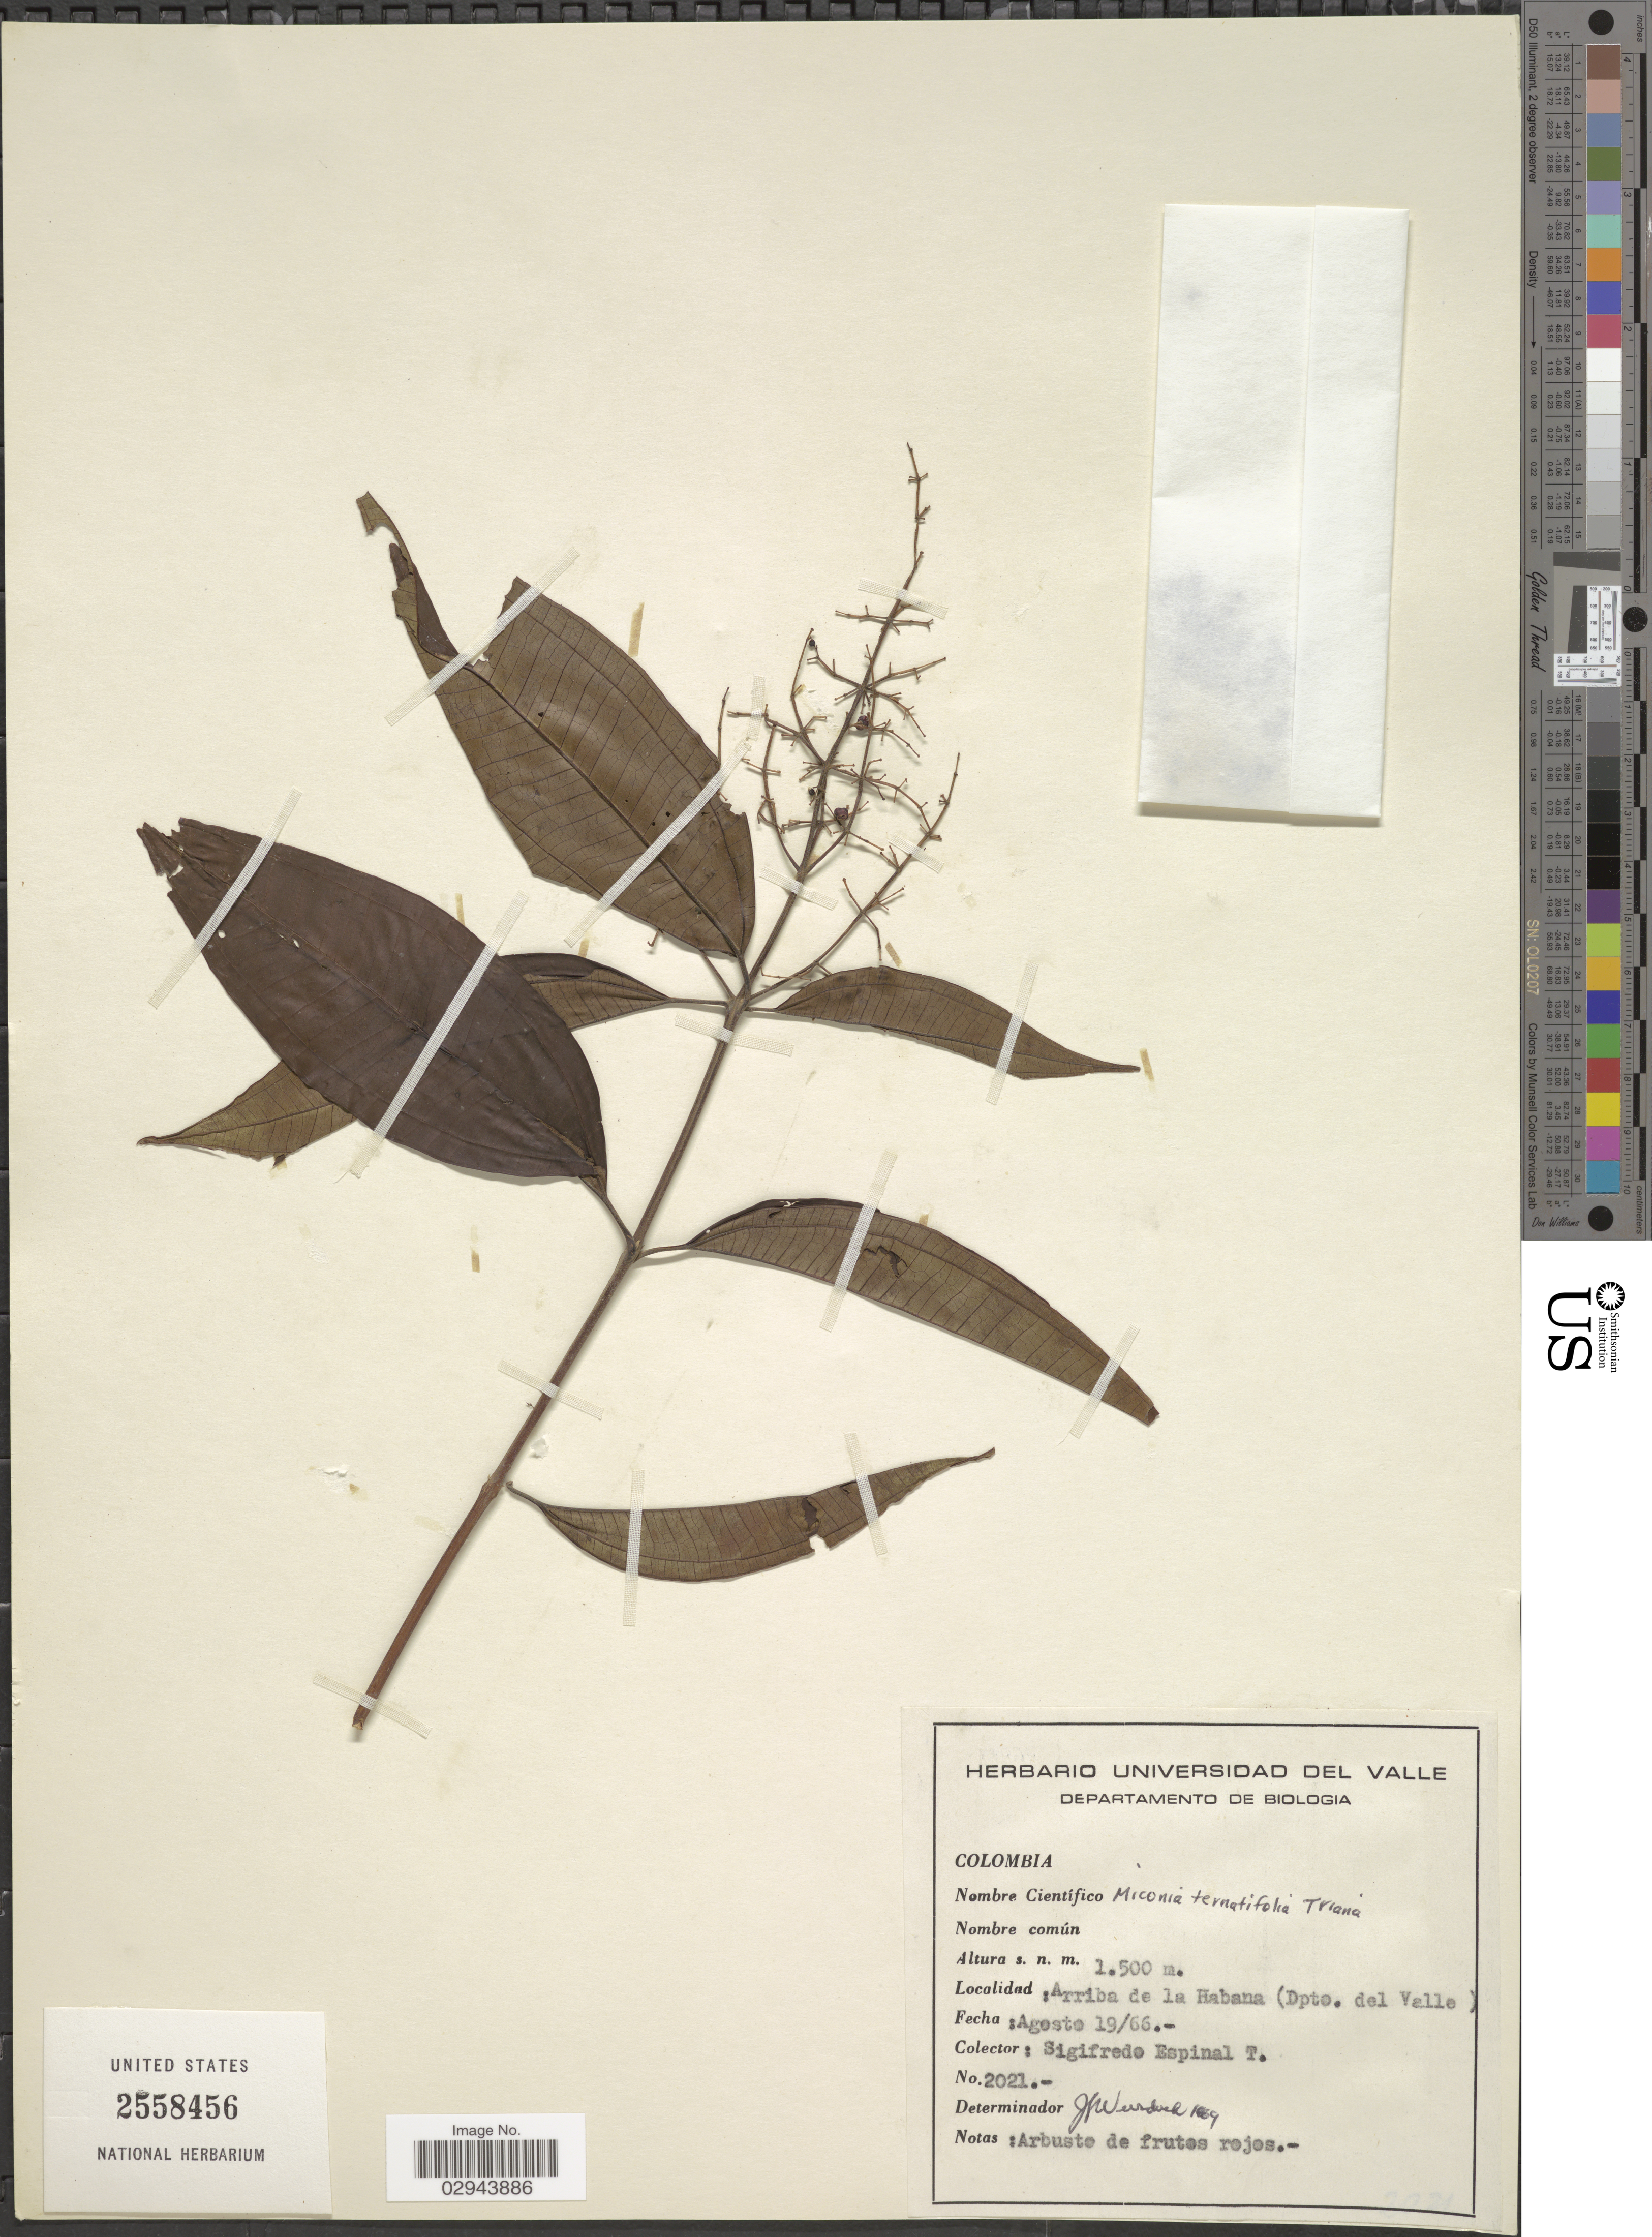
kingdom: Plantae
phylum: Tracheophyta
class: Magnoliopsida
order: Myrtales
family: Melastomataceae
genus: Miconia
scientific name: Miconia ternatifolia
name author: Triana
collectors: S. Espinal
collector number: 2021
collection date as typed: Transcribed d/m/y: 19/8/66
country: Colombia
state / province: Valle del Cauca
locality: Arriba de la Habana (Dpto. del Valle).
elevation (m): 1500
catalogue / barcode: US 2558456